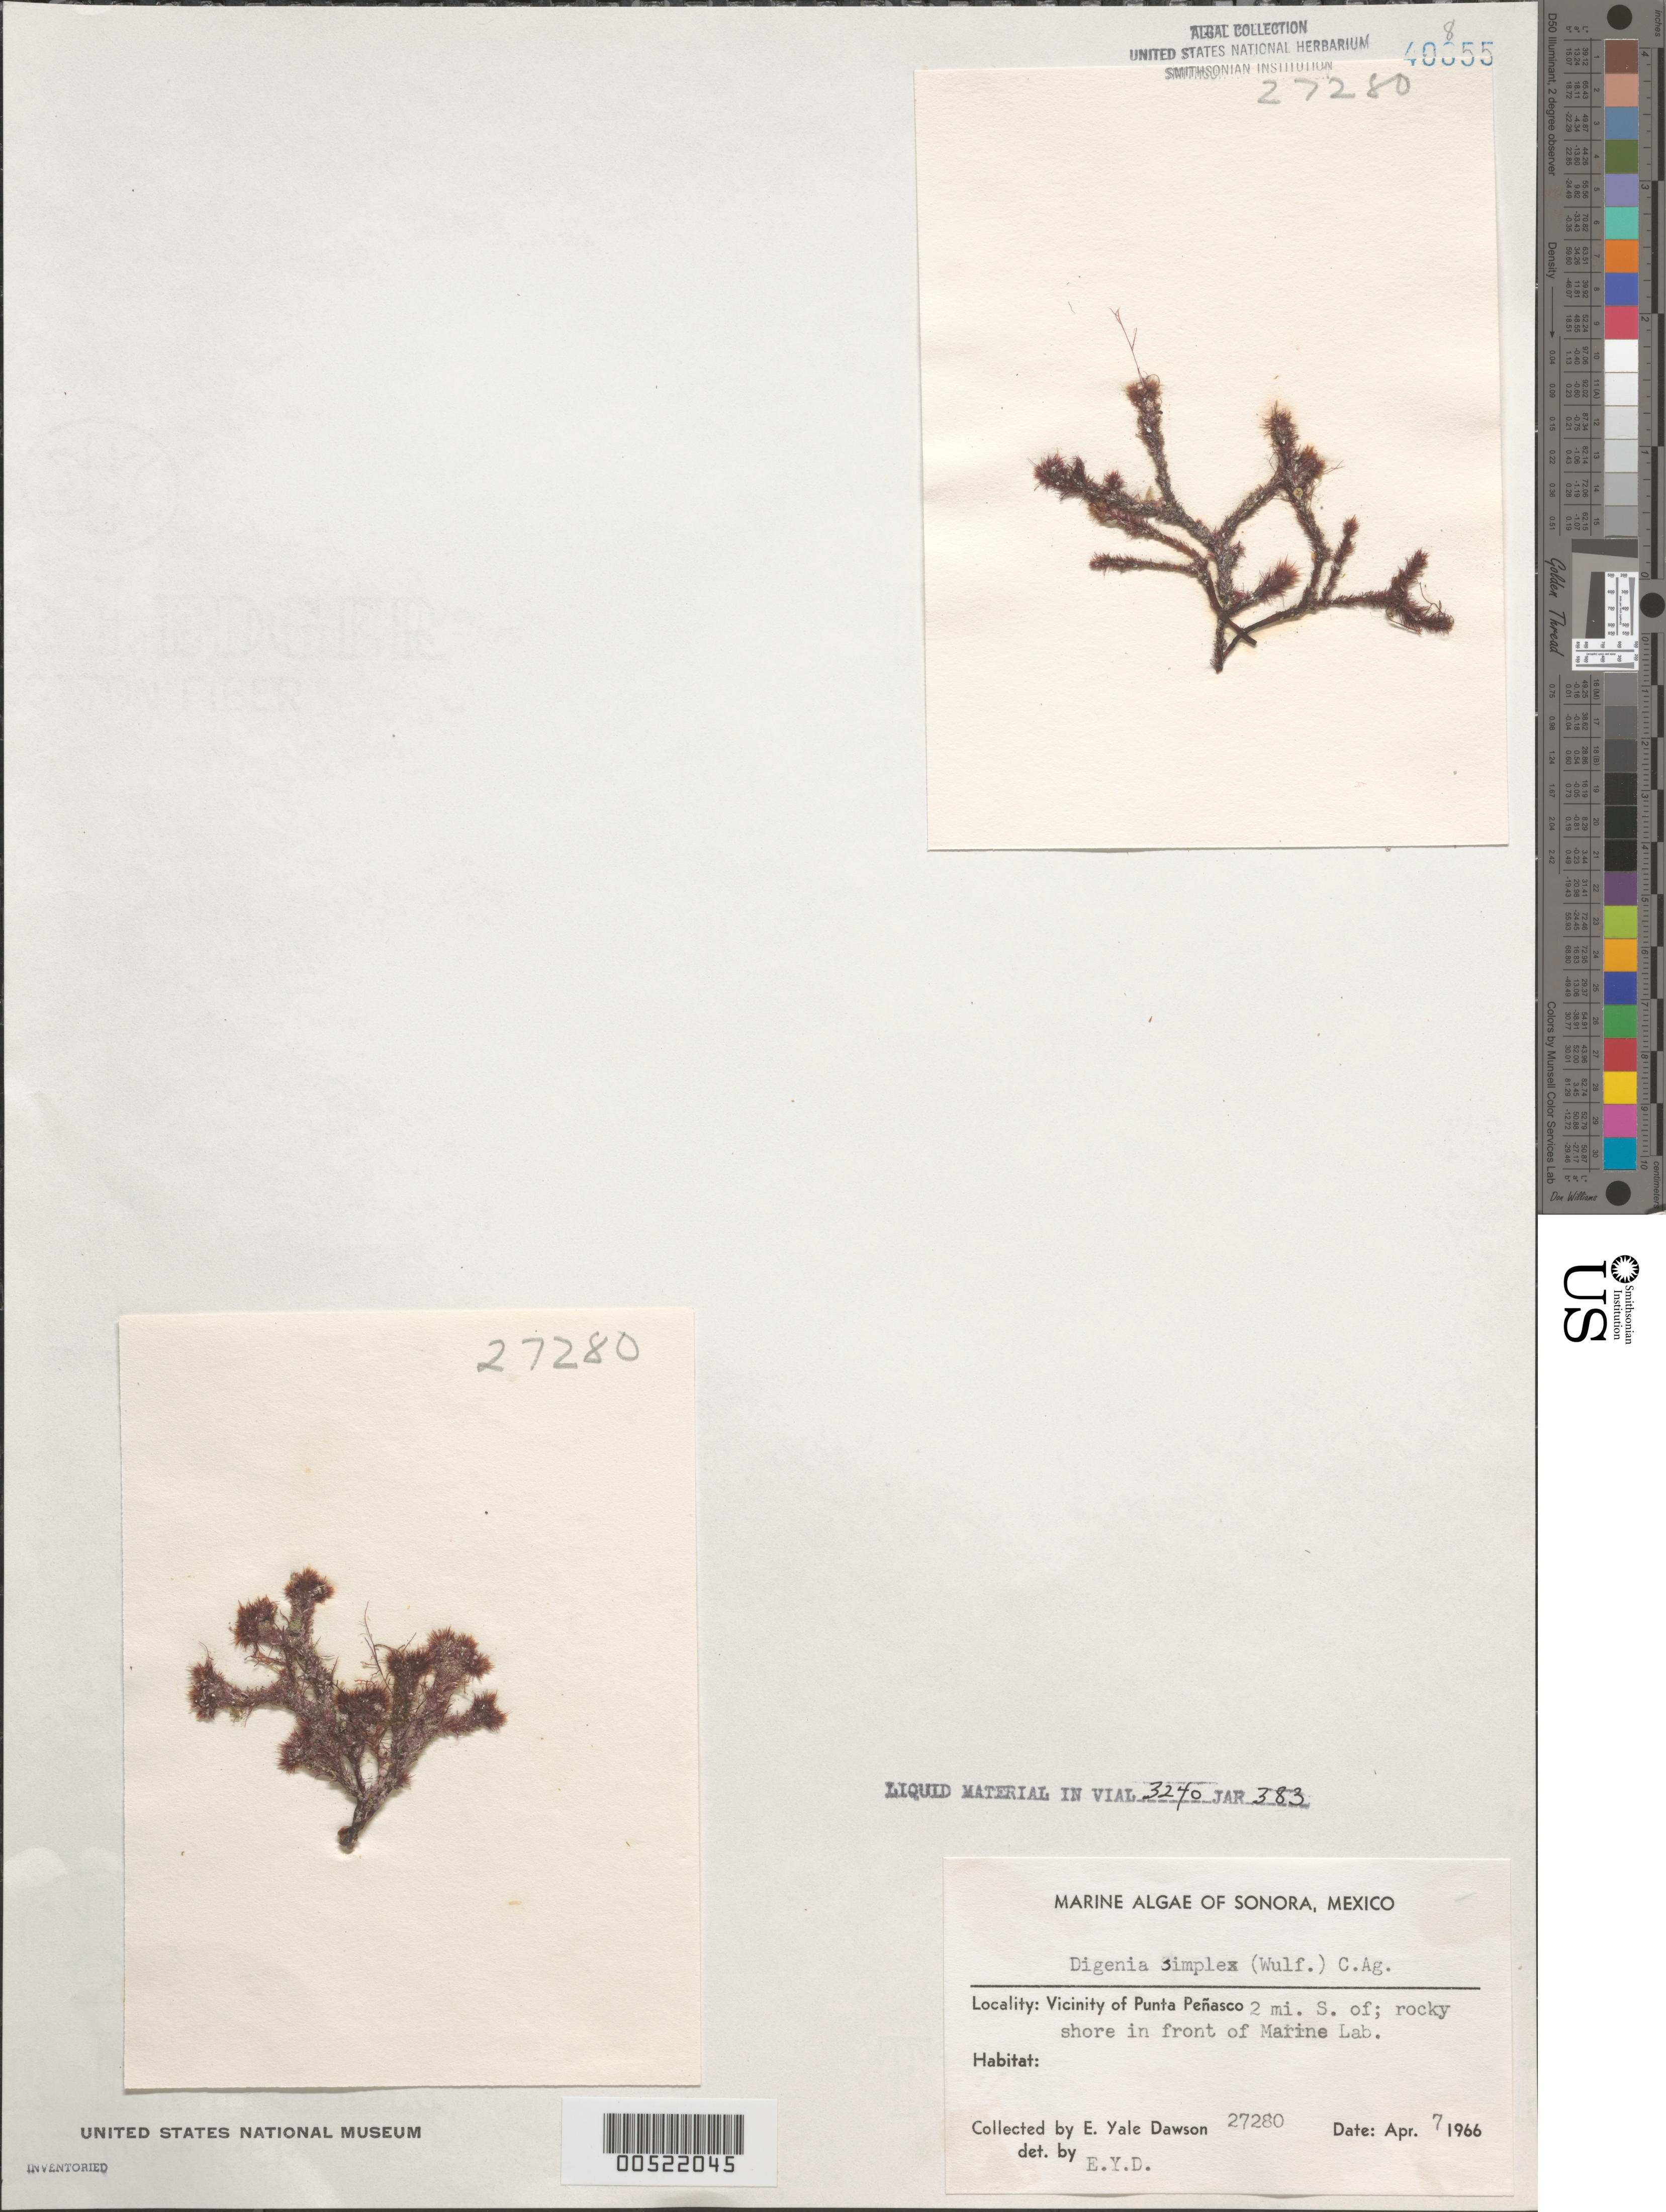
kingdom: Plantae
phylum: Rhodophyta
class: Florideophyceae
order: Ceramiales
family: Rhodomelaceae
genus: Digenea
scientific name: Digenea simplex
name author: (Wulfen) C. Agardh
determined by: Dawson, E. Y.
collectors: E. Y. Dawson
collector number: EYD 27280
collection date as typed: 07 Apr 1966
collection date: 1966-04-07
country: Mexico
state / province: Sonora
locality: Marine laboratory shore, 2 miles south of Punta Penasco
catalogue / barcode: US 40855